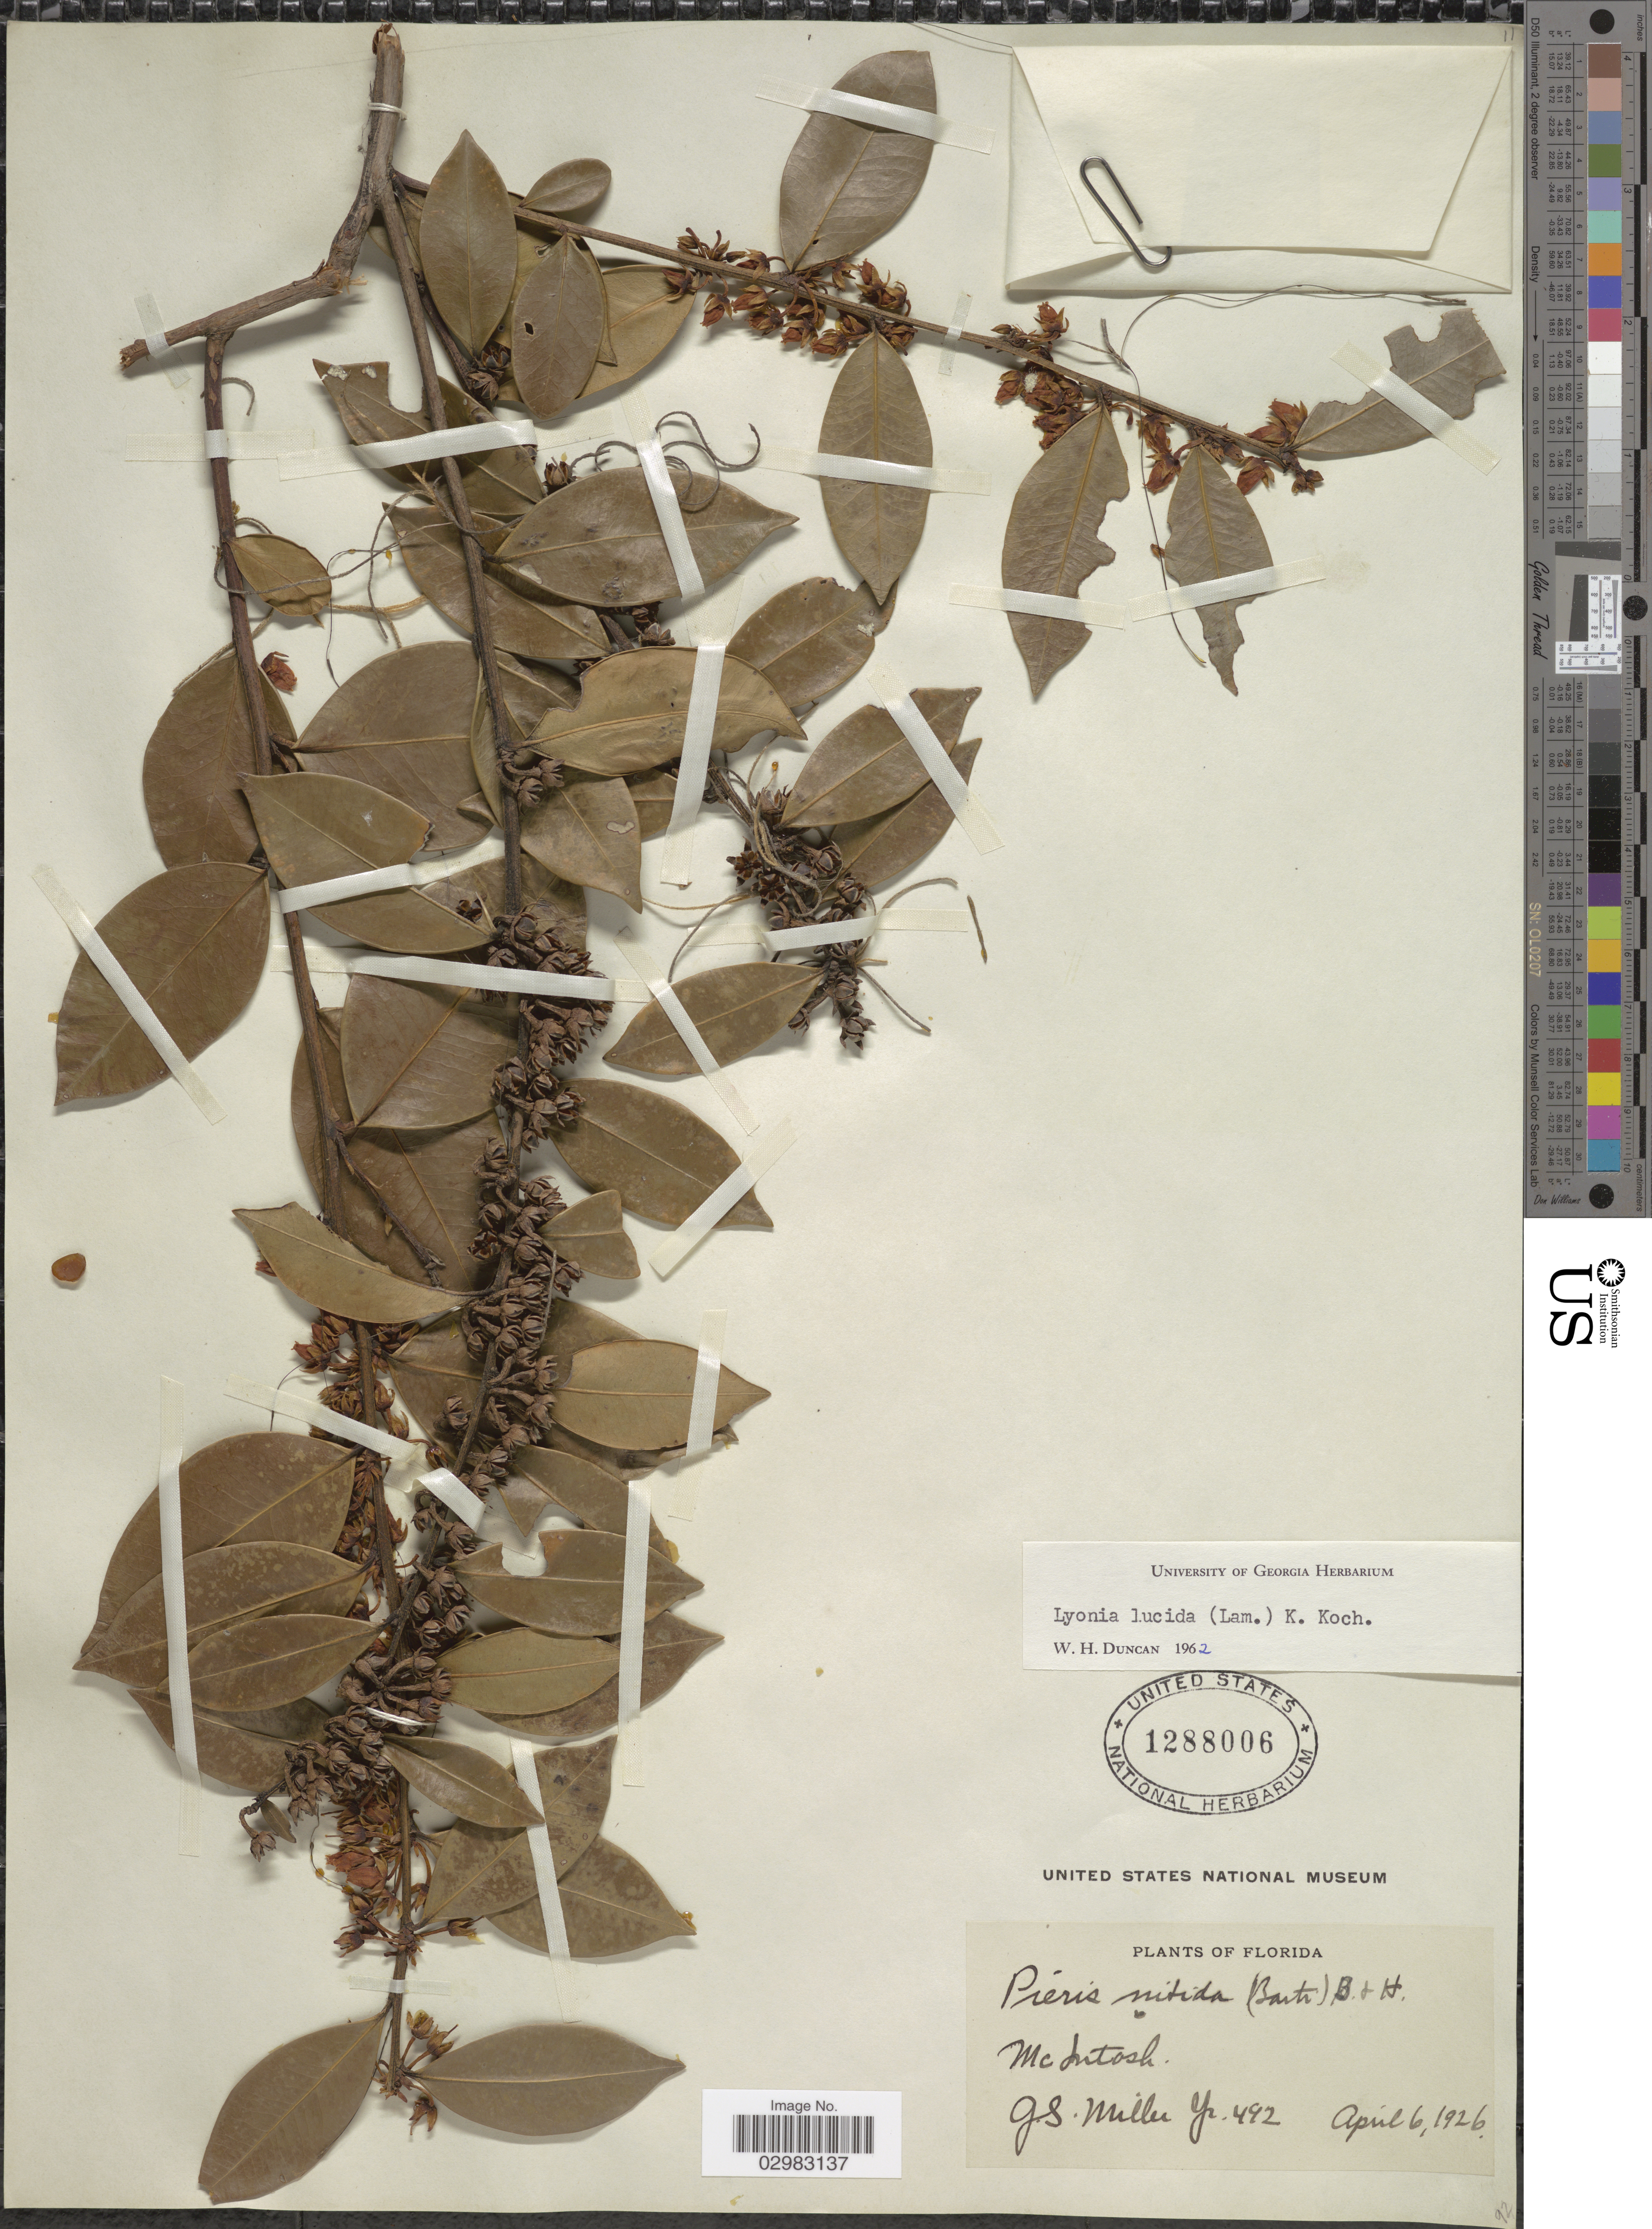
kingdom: Plantae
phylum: Tracheophyta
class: Magnoliopsida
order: Ericales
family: Ericaceae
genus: Lyonia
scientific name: Lyonia lucida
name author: K. Koch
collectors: G. S. Miller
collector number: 492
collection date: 1926-04-06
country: United States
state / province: Florida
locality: McIntosh.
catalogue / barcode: US 1288006